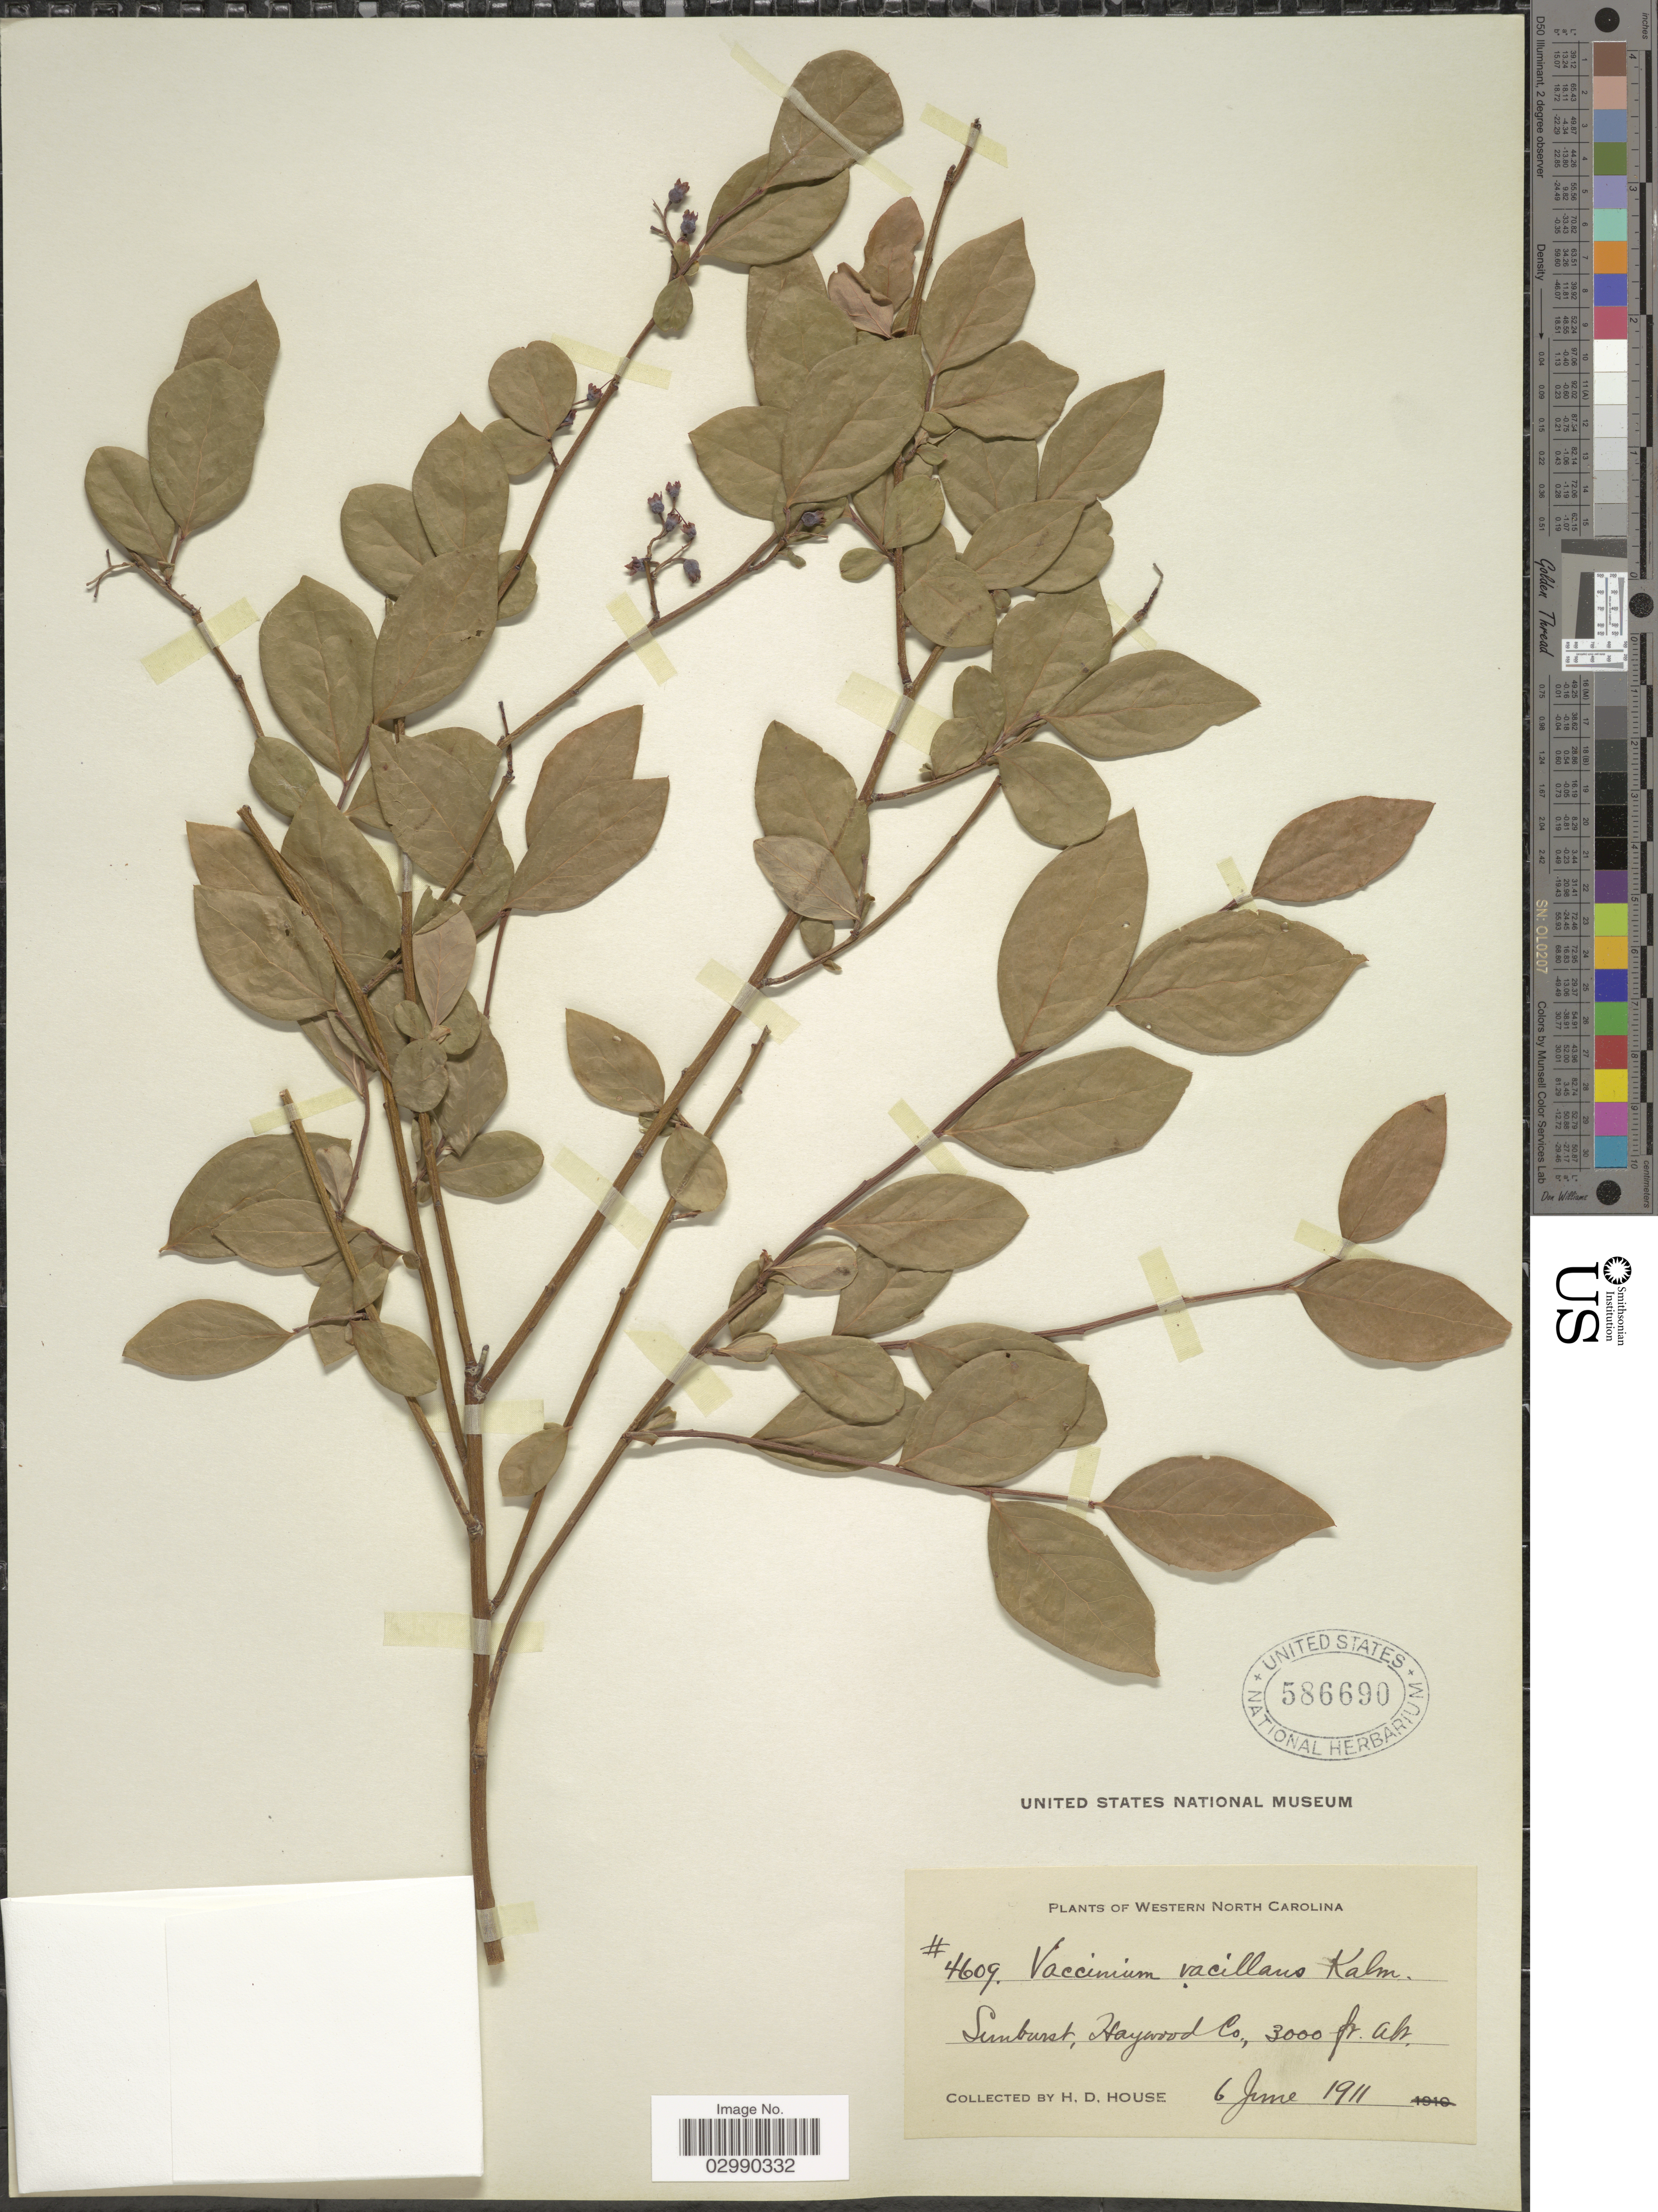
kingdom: Plantae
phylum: Tracheophyta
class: Magnoliopsida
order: Ericales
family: Ericaceae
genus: Vaccinium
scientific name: Vaccinium vacillans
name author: Kalm ex Torr.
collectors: H. D. House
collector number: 4609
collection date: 1911-06-06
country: United States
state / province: North Carolina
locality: Western North Carolina, Sunburst, Haywood Co.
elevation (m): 914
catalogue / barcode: US 586690